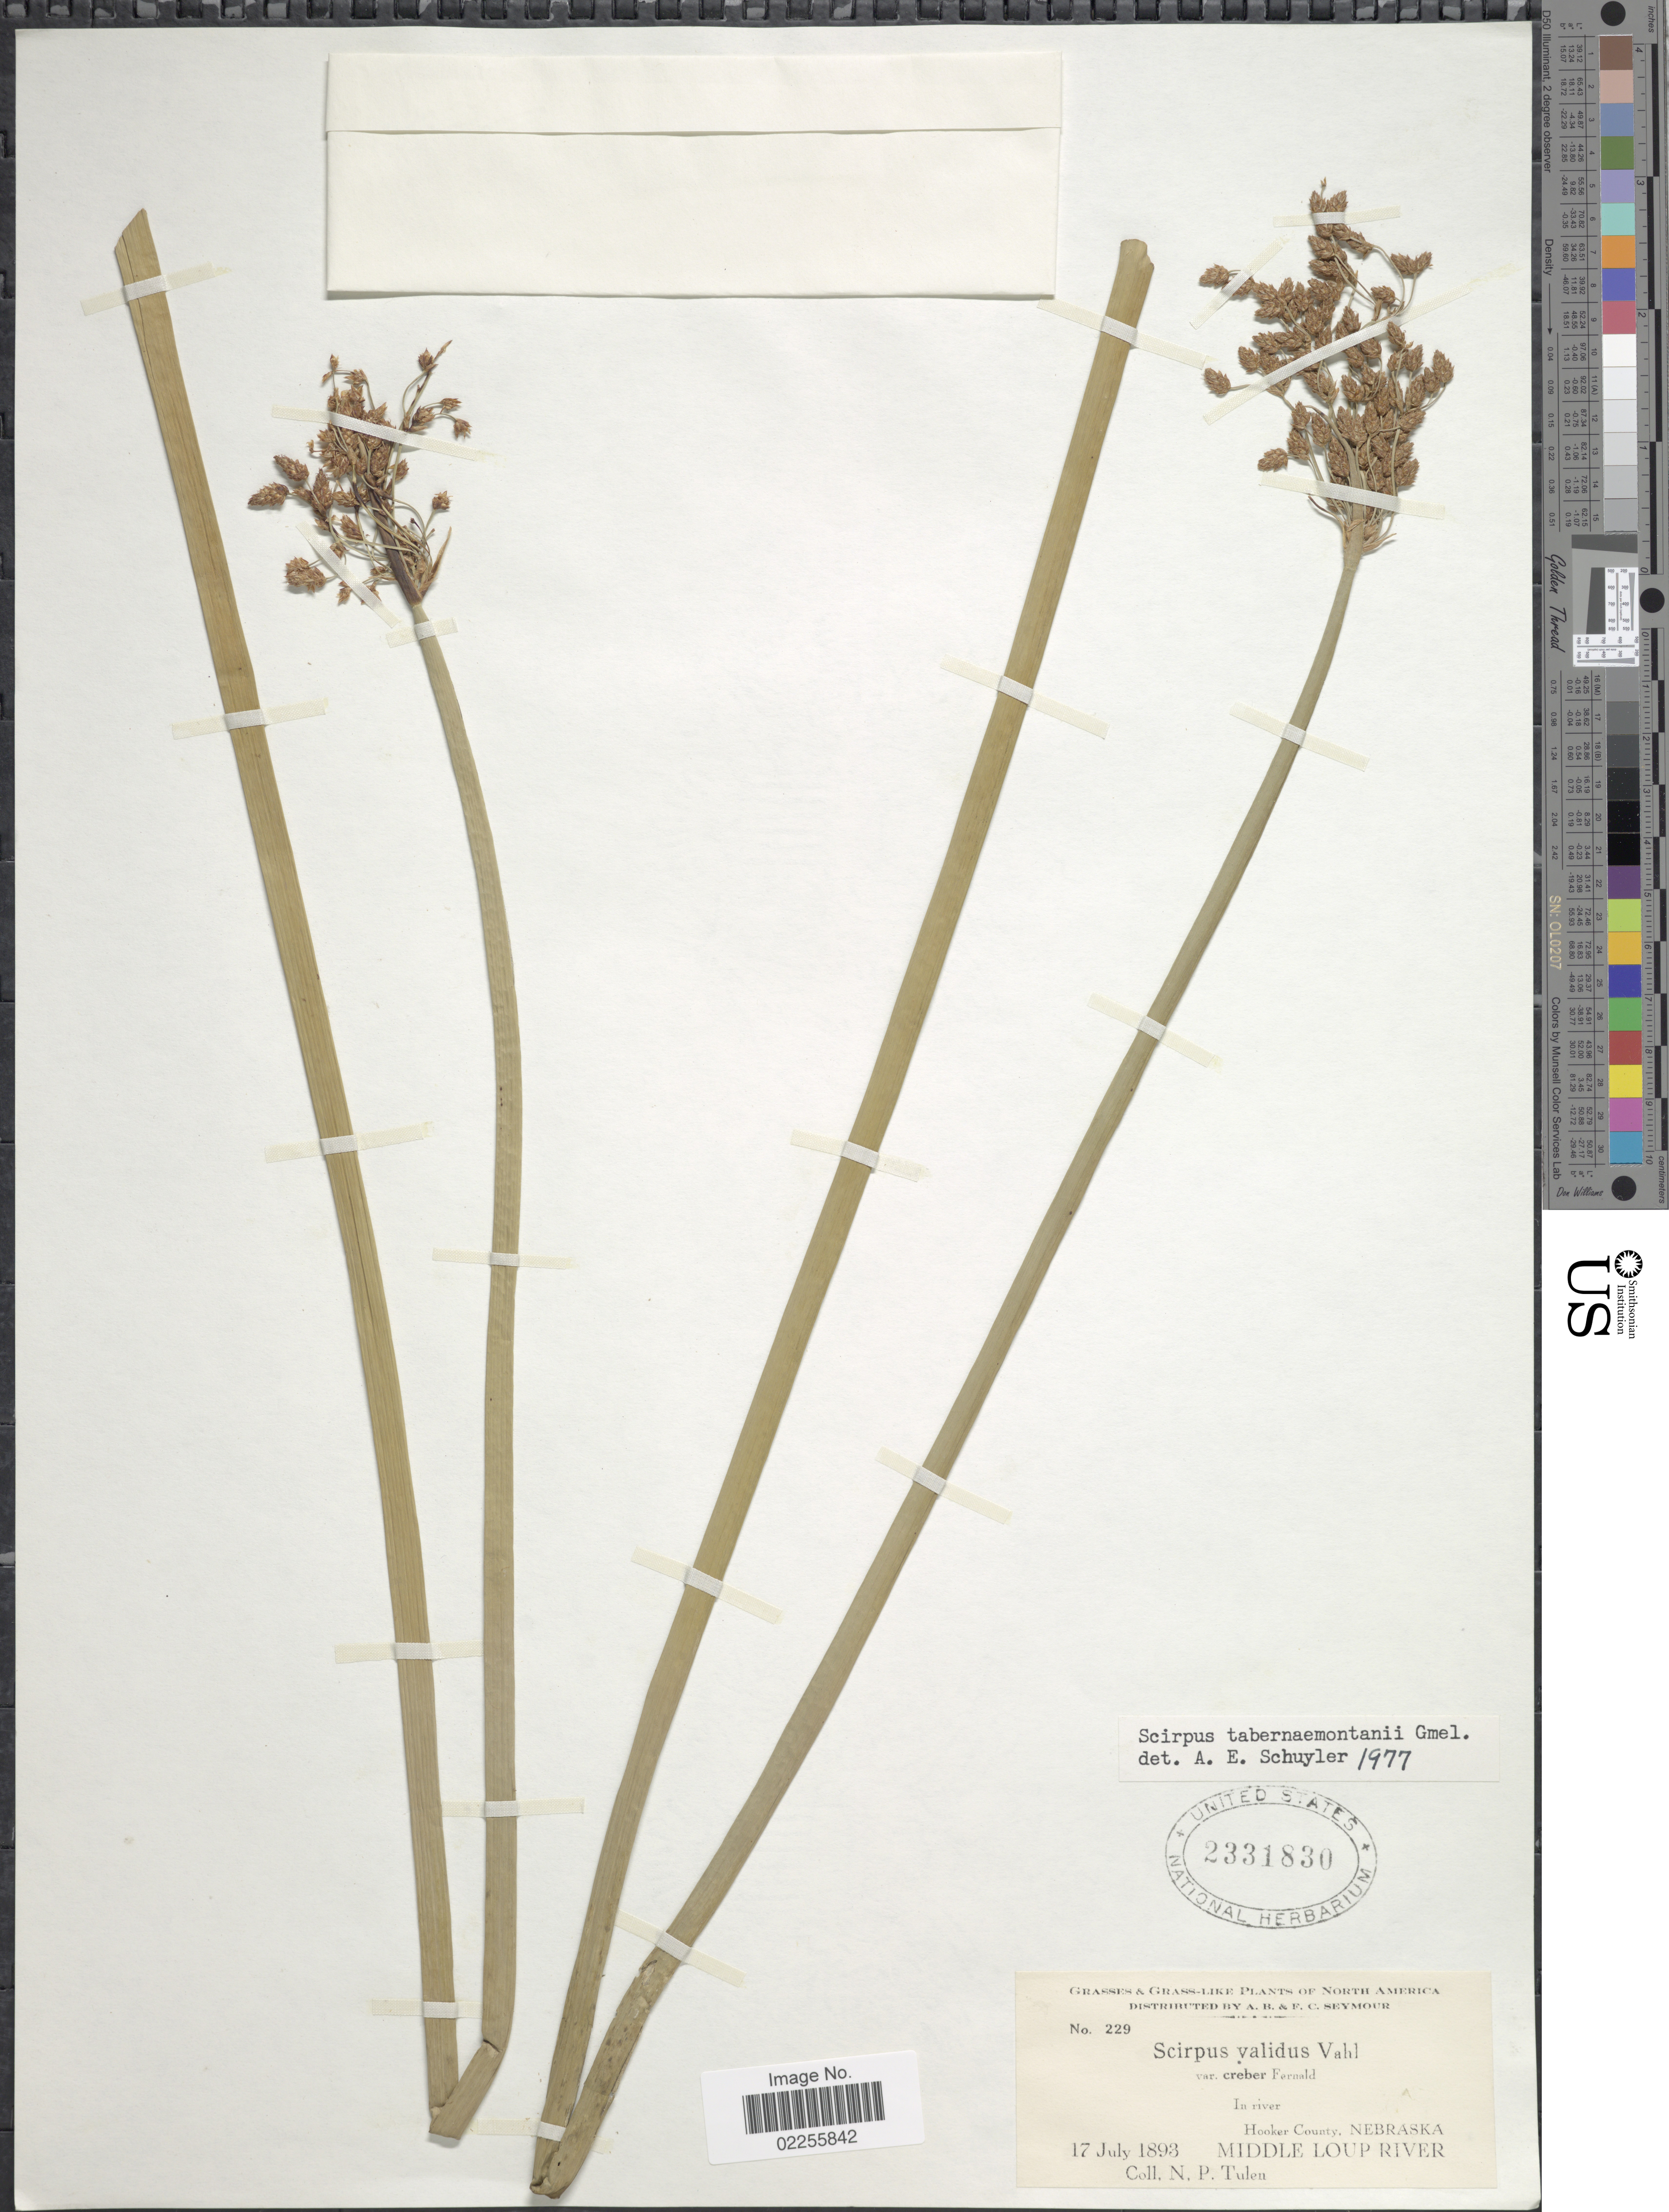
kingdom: Plantae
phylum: Tracheophyta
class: Liliopsida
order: Poales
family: Cyperaceae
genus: Schoenoplectus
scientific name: Schoenoplectus tabernaemontani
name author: (C.C. Gmel.) Palla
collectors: N. Tulen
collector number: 229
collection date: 1893-07-17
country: United States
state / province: Nebraska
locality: In river, Hooker County, Middle Loup River.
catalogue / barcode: US 2331830